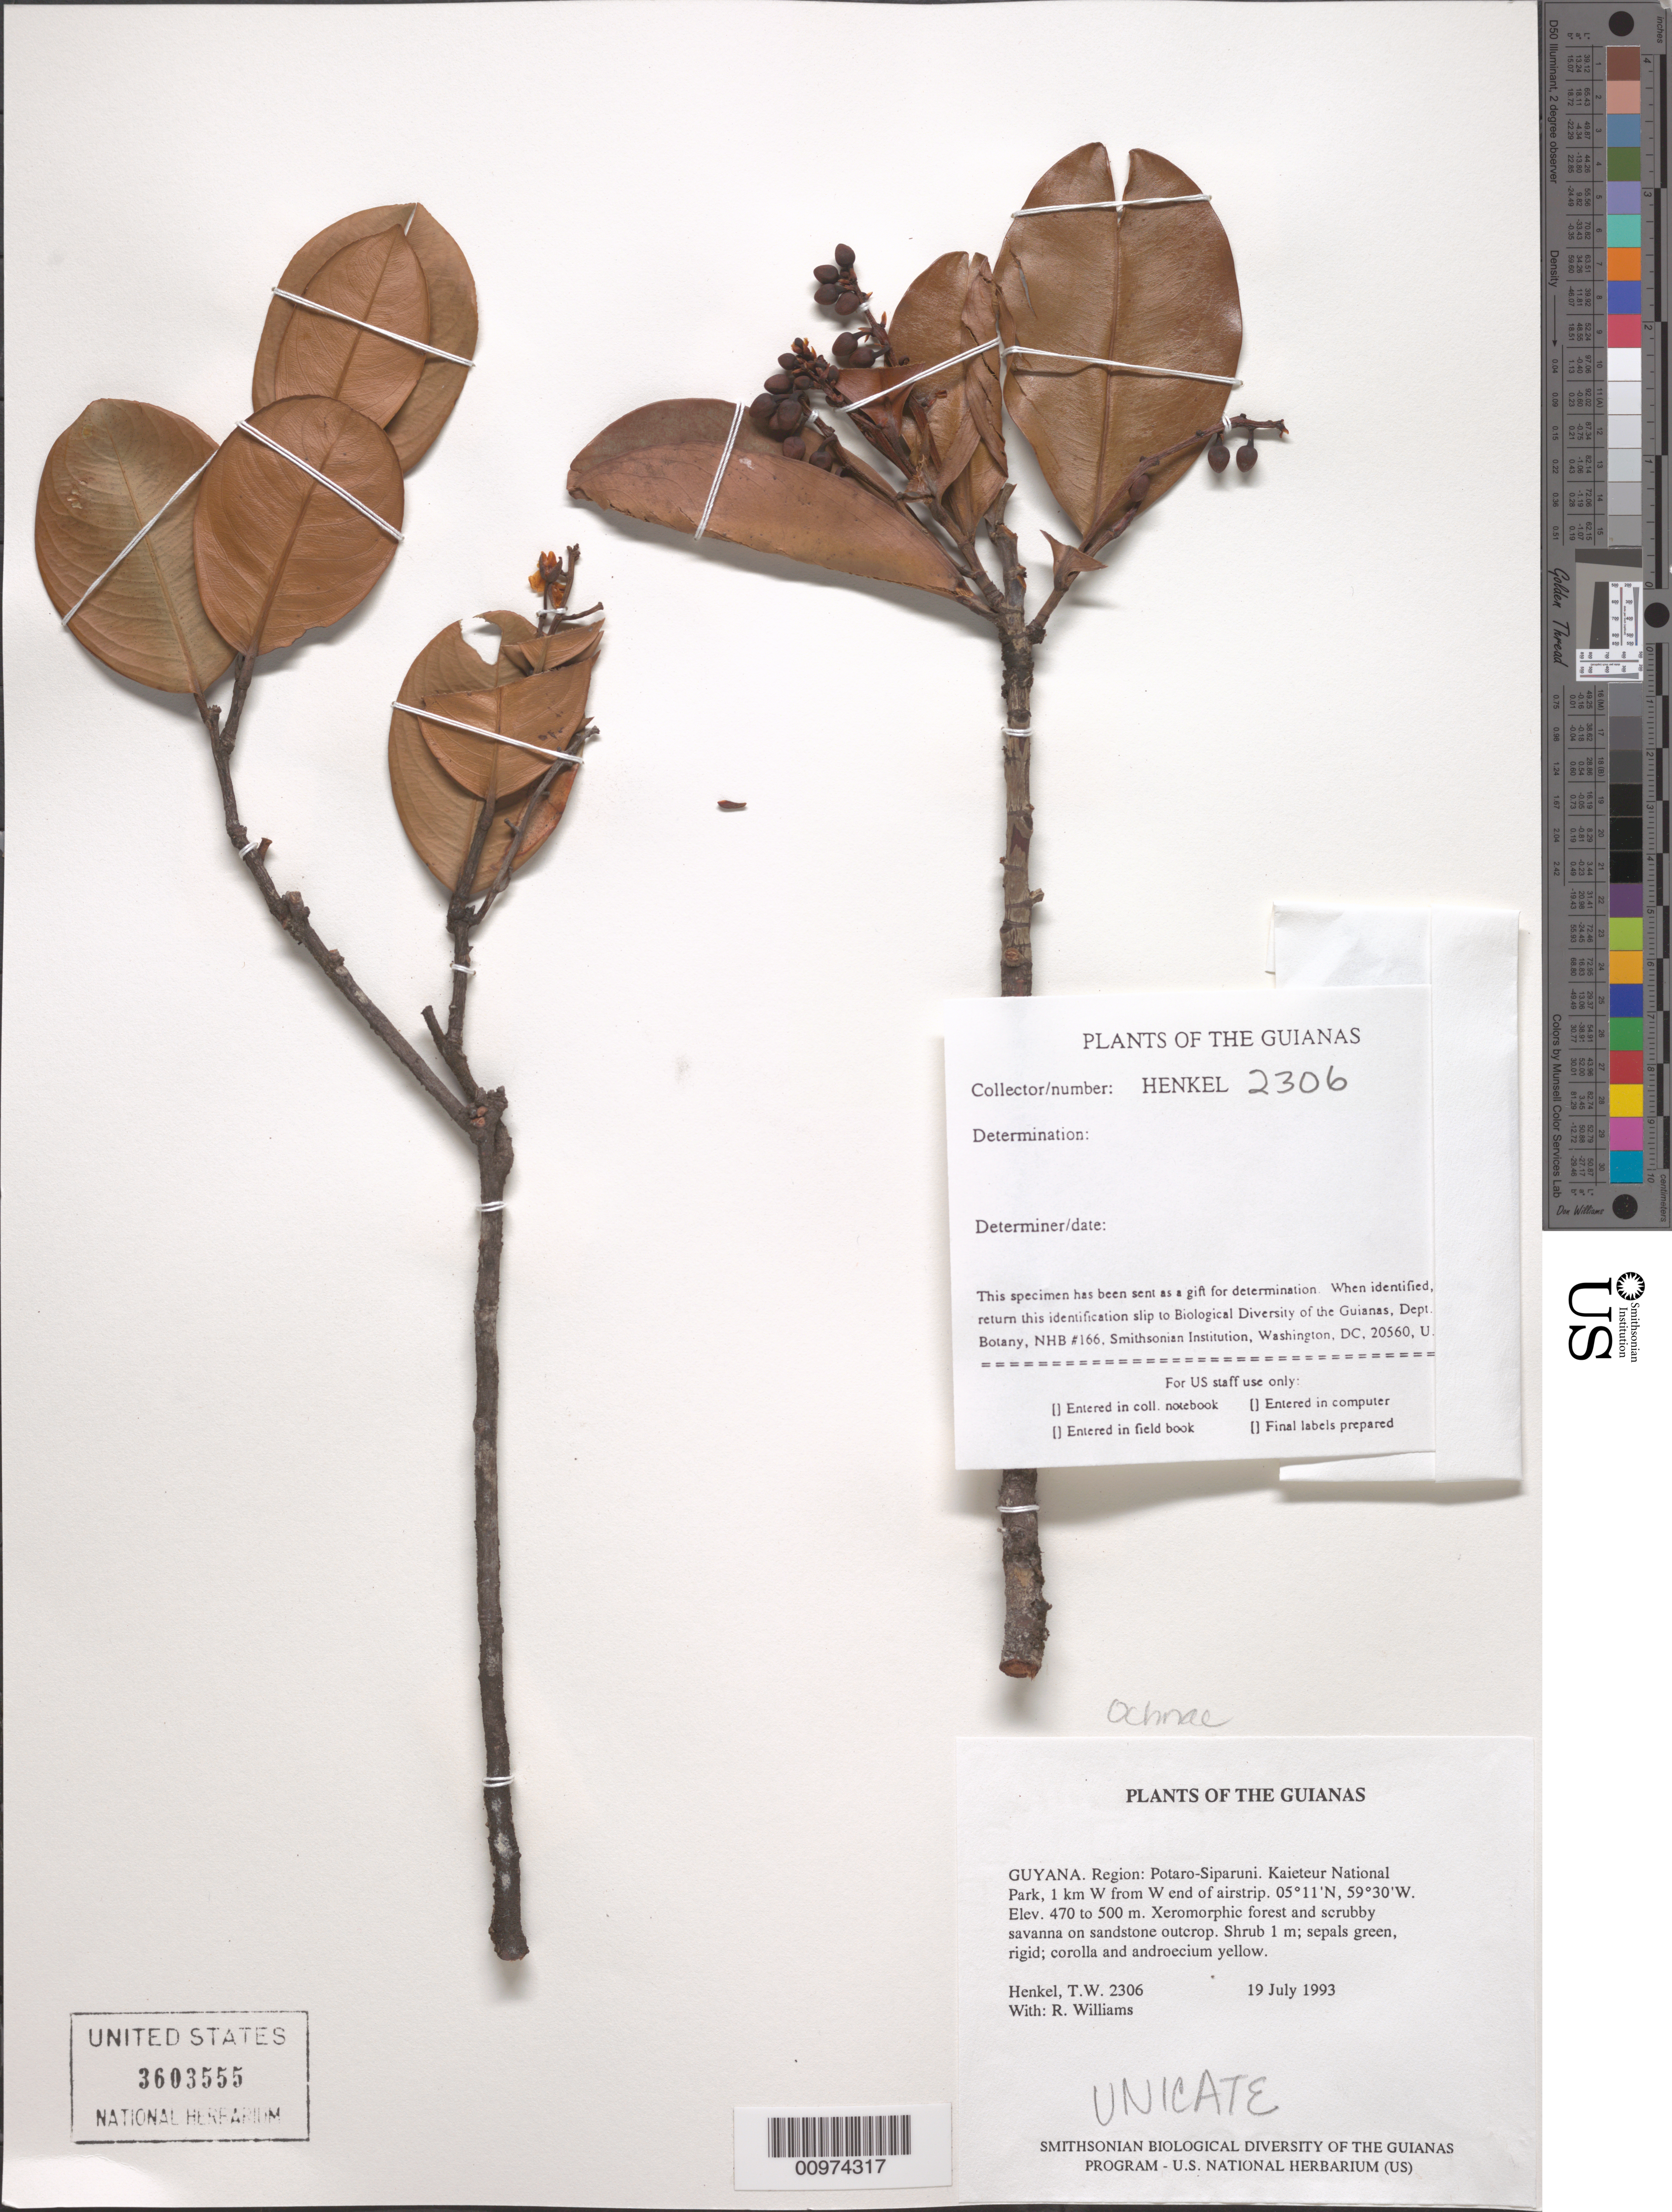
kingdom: Plantae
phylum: Tracheophyta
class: Magnoliopsida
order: Malpighiales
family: Ochnaceae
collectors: T. Henkel & R. Williams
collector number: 2306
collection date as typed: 19 July 1993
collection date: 1993-07-19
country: Guyana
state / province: Potaro-Siparuni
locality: Kaieteur National Park, 1 km W from W end of airstrip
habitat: Xeromorphic forest and scrubby savanna on sandstone outcrop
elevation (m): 470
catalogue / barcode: US 3603555